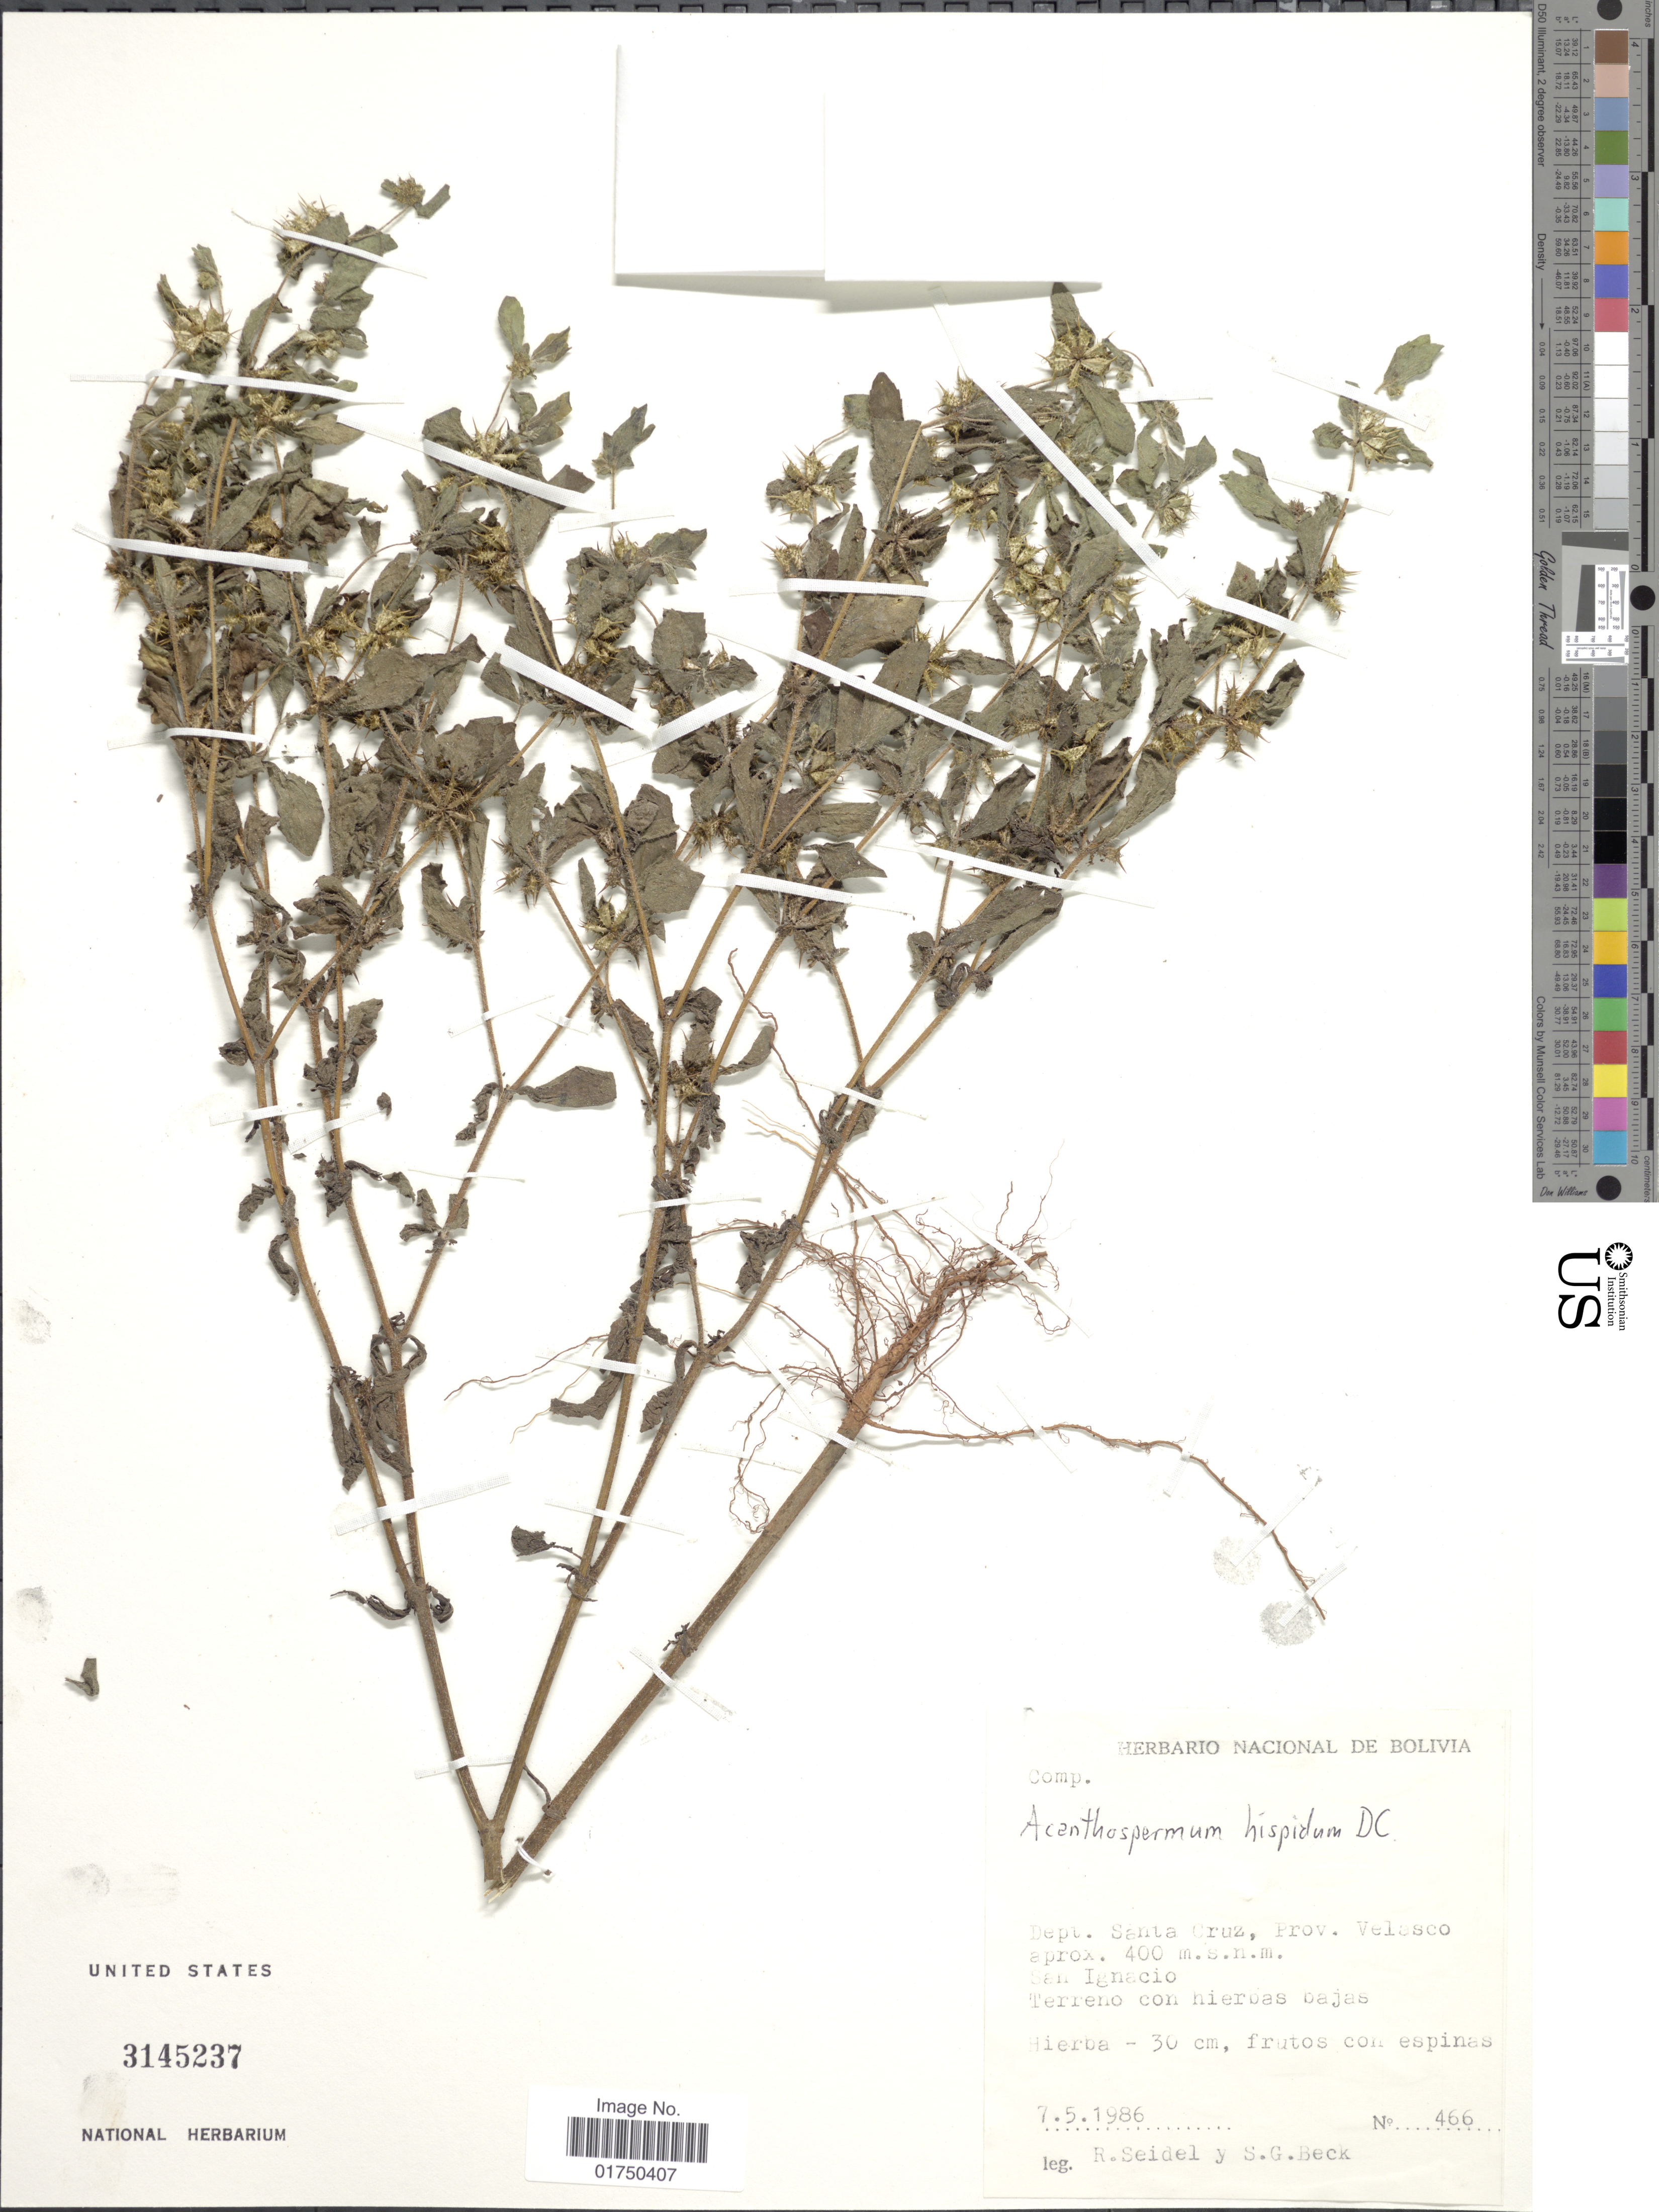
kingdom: Plantae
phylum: Tracheophyta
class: Magnoliopsida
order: Asterales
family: Asteraceae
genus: Acanthospermum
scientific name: Acanthospermum hispidum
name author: DC.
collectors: R. Seidel & S. G. Beck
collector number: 466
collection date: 1986-05-07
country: Bolivia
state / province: Santa Cruz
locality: Dept. Santa Cruz, Prov. Velasco. San Ignacio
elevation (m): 400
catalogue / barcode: US 3145237